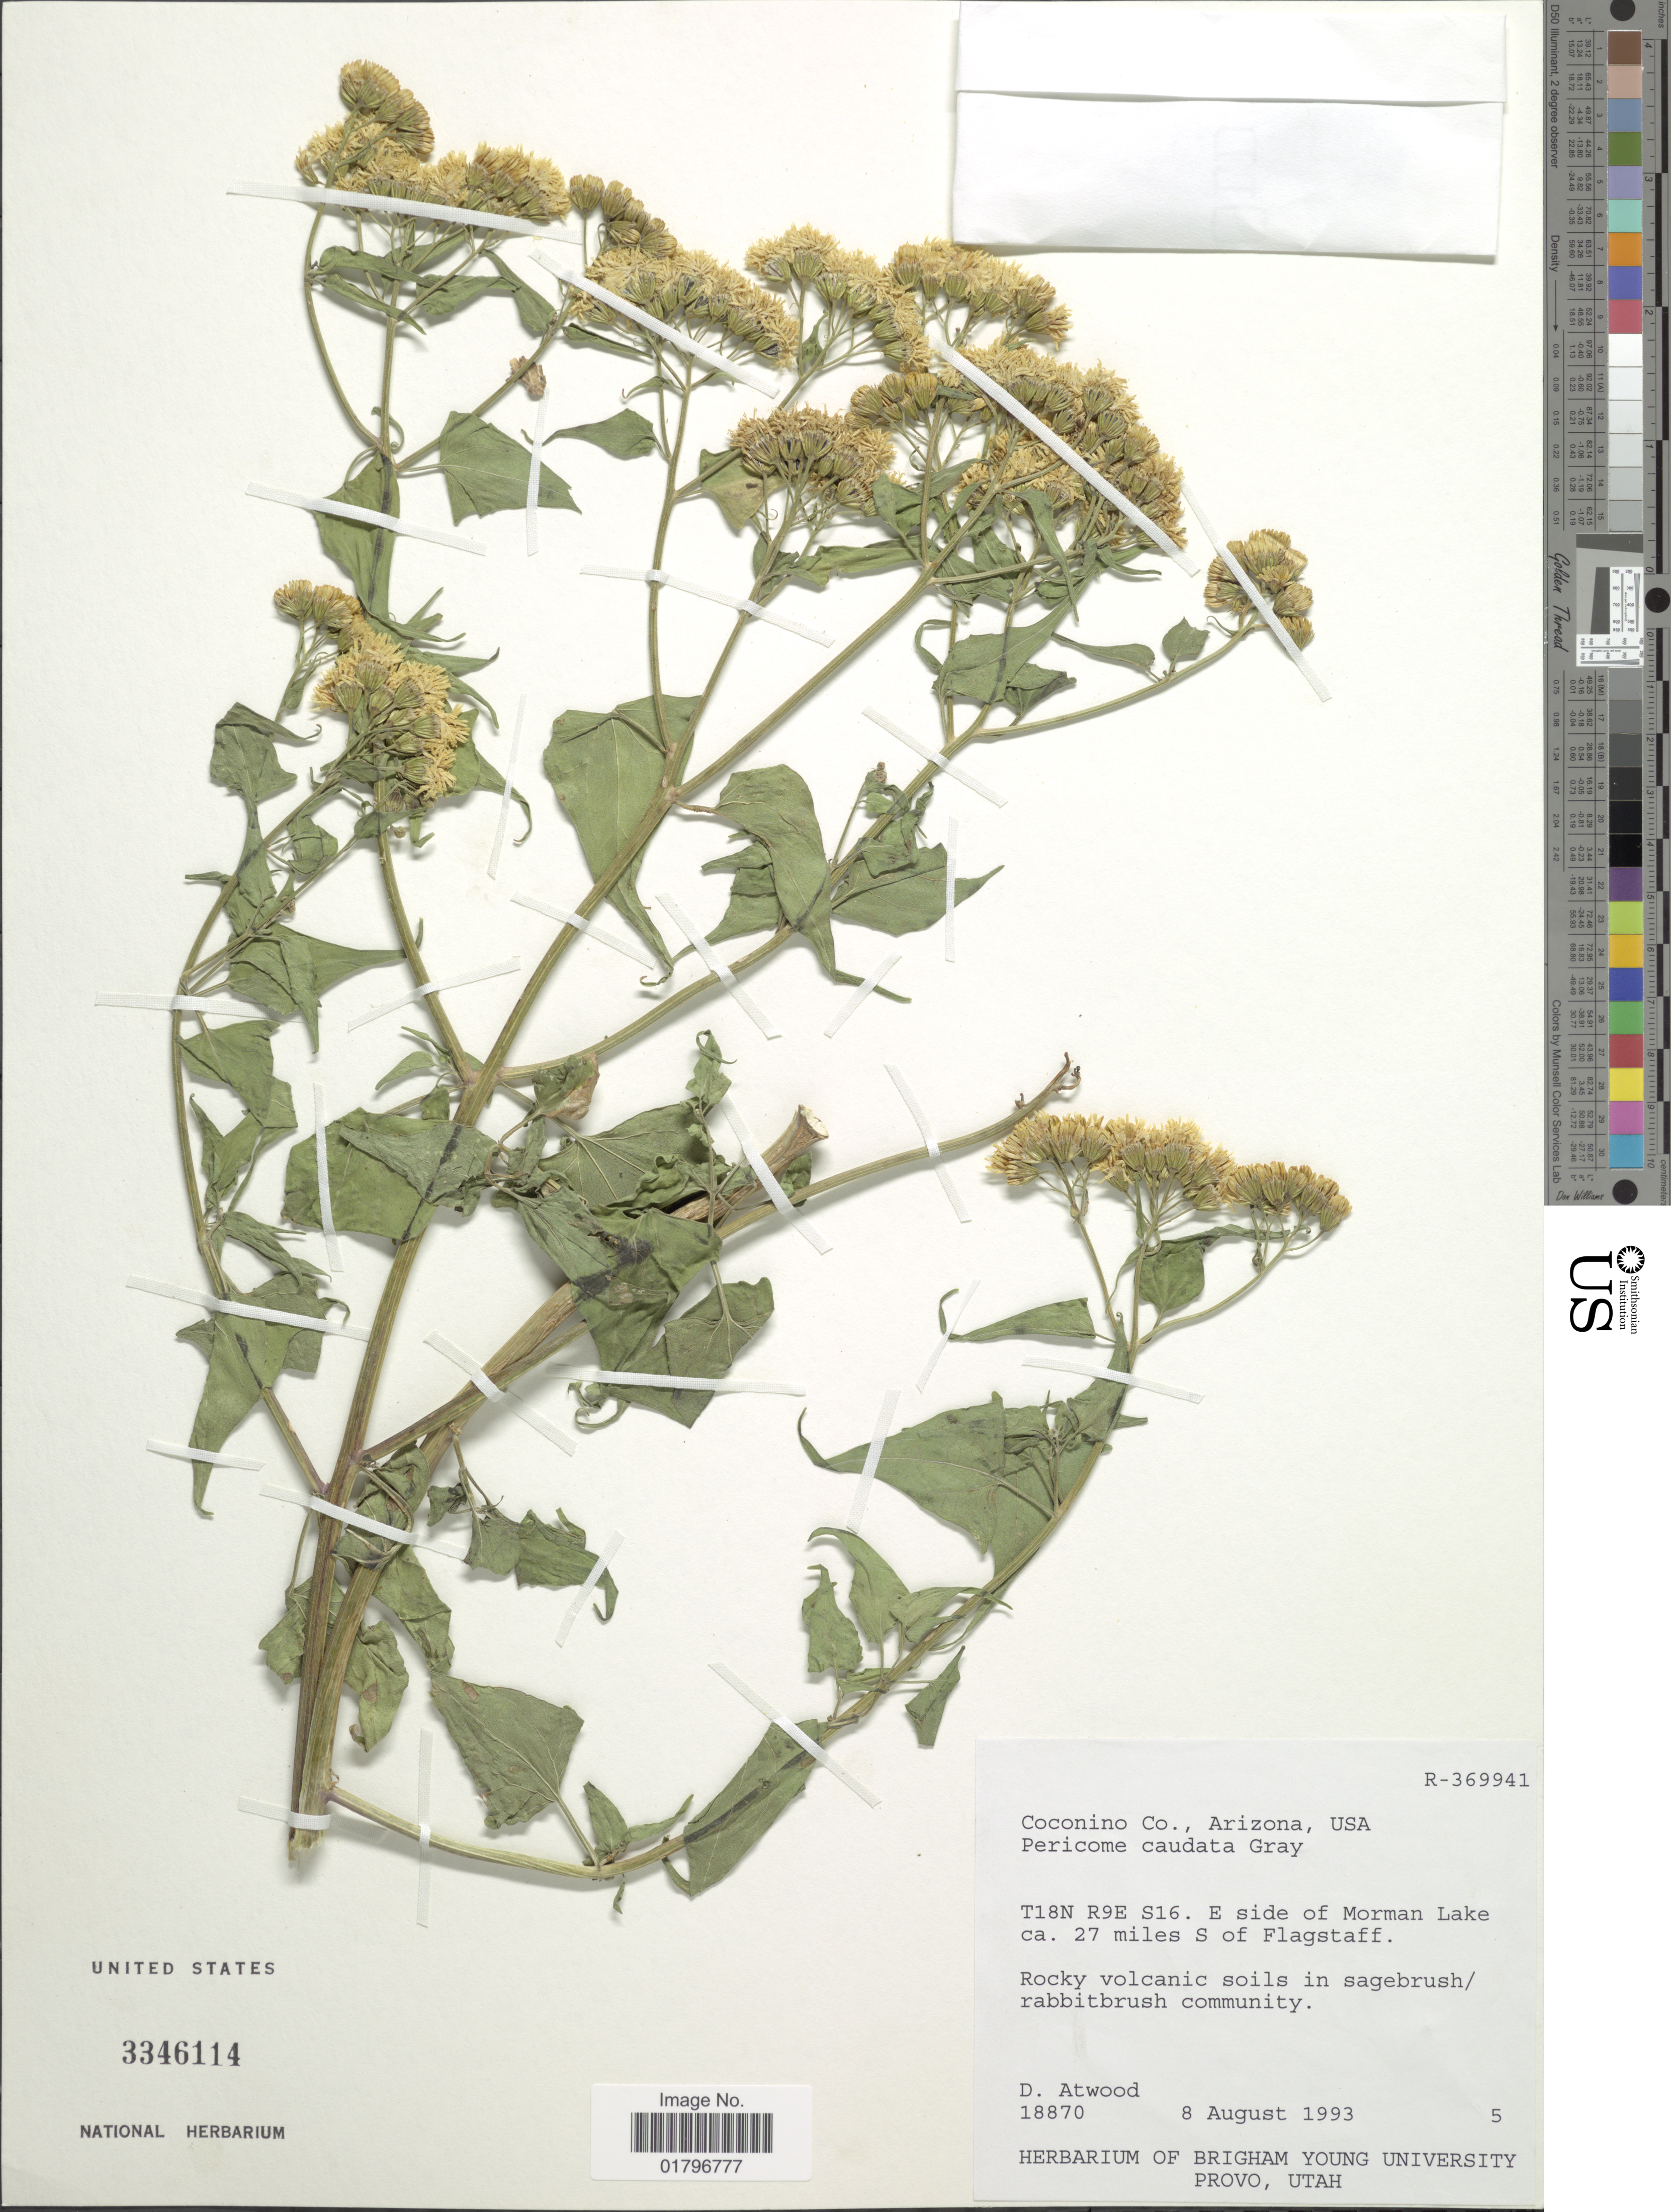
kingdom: Plantae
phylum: Tracheophyta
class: Magnoliopsida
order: Asterales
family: Asteraceae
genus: Pericome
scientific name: Pericome caudata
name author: A. Gray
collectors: D. Atwood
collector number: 18870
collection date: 1993-08-08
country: United States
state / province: Arizona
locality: Coconino Co., Arizona, USA. T18N R9E S16. E side of Morman Lake ca. 27 miles S of Flagstaff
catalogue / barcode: US 3346114